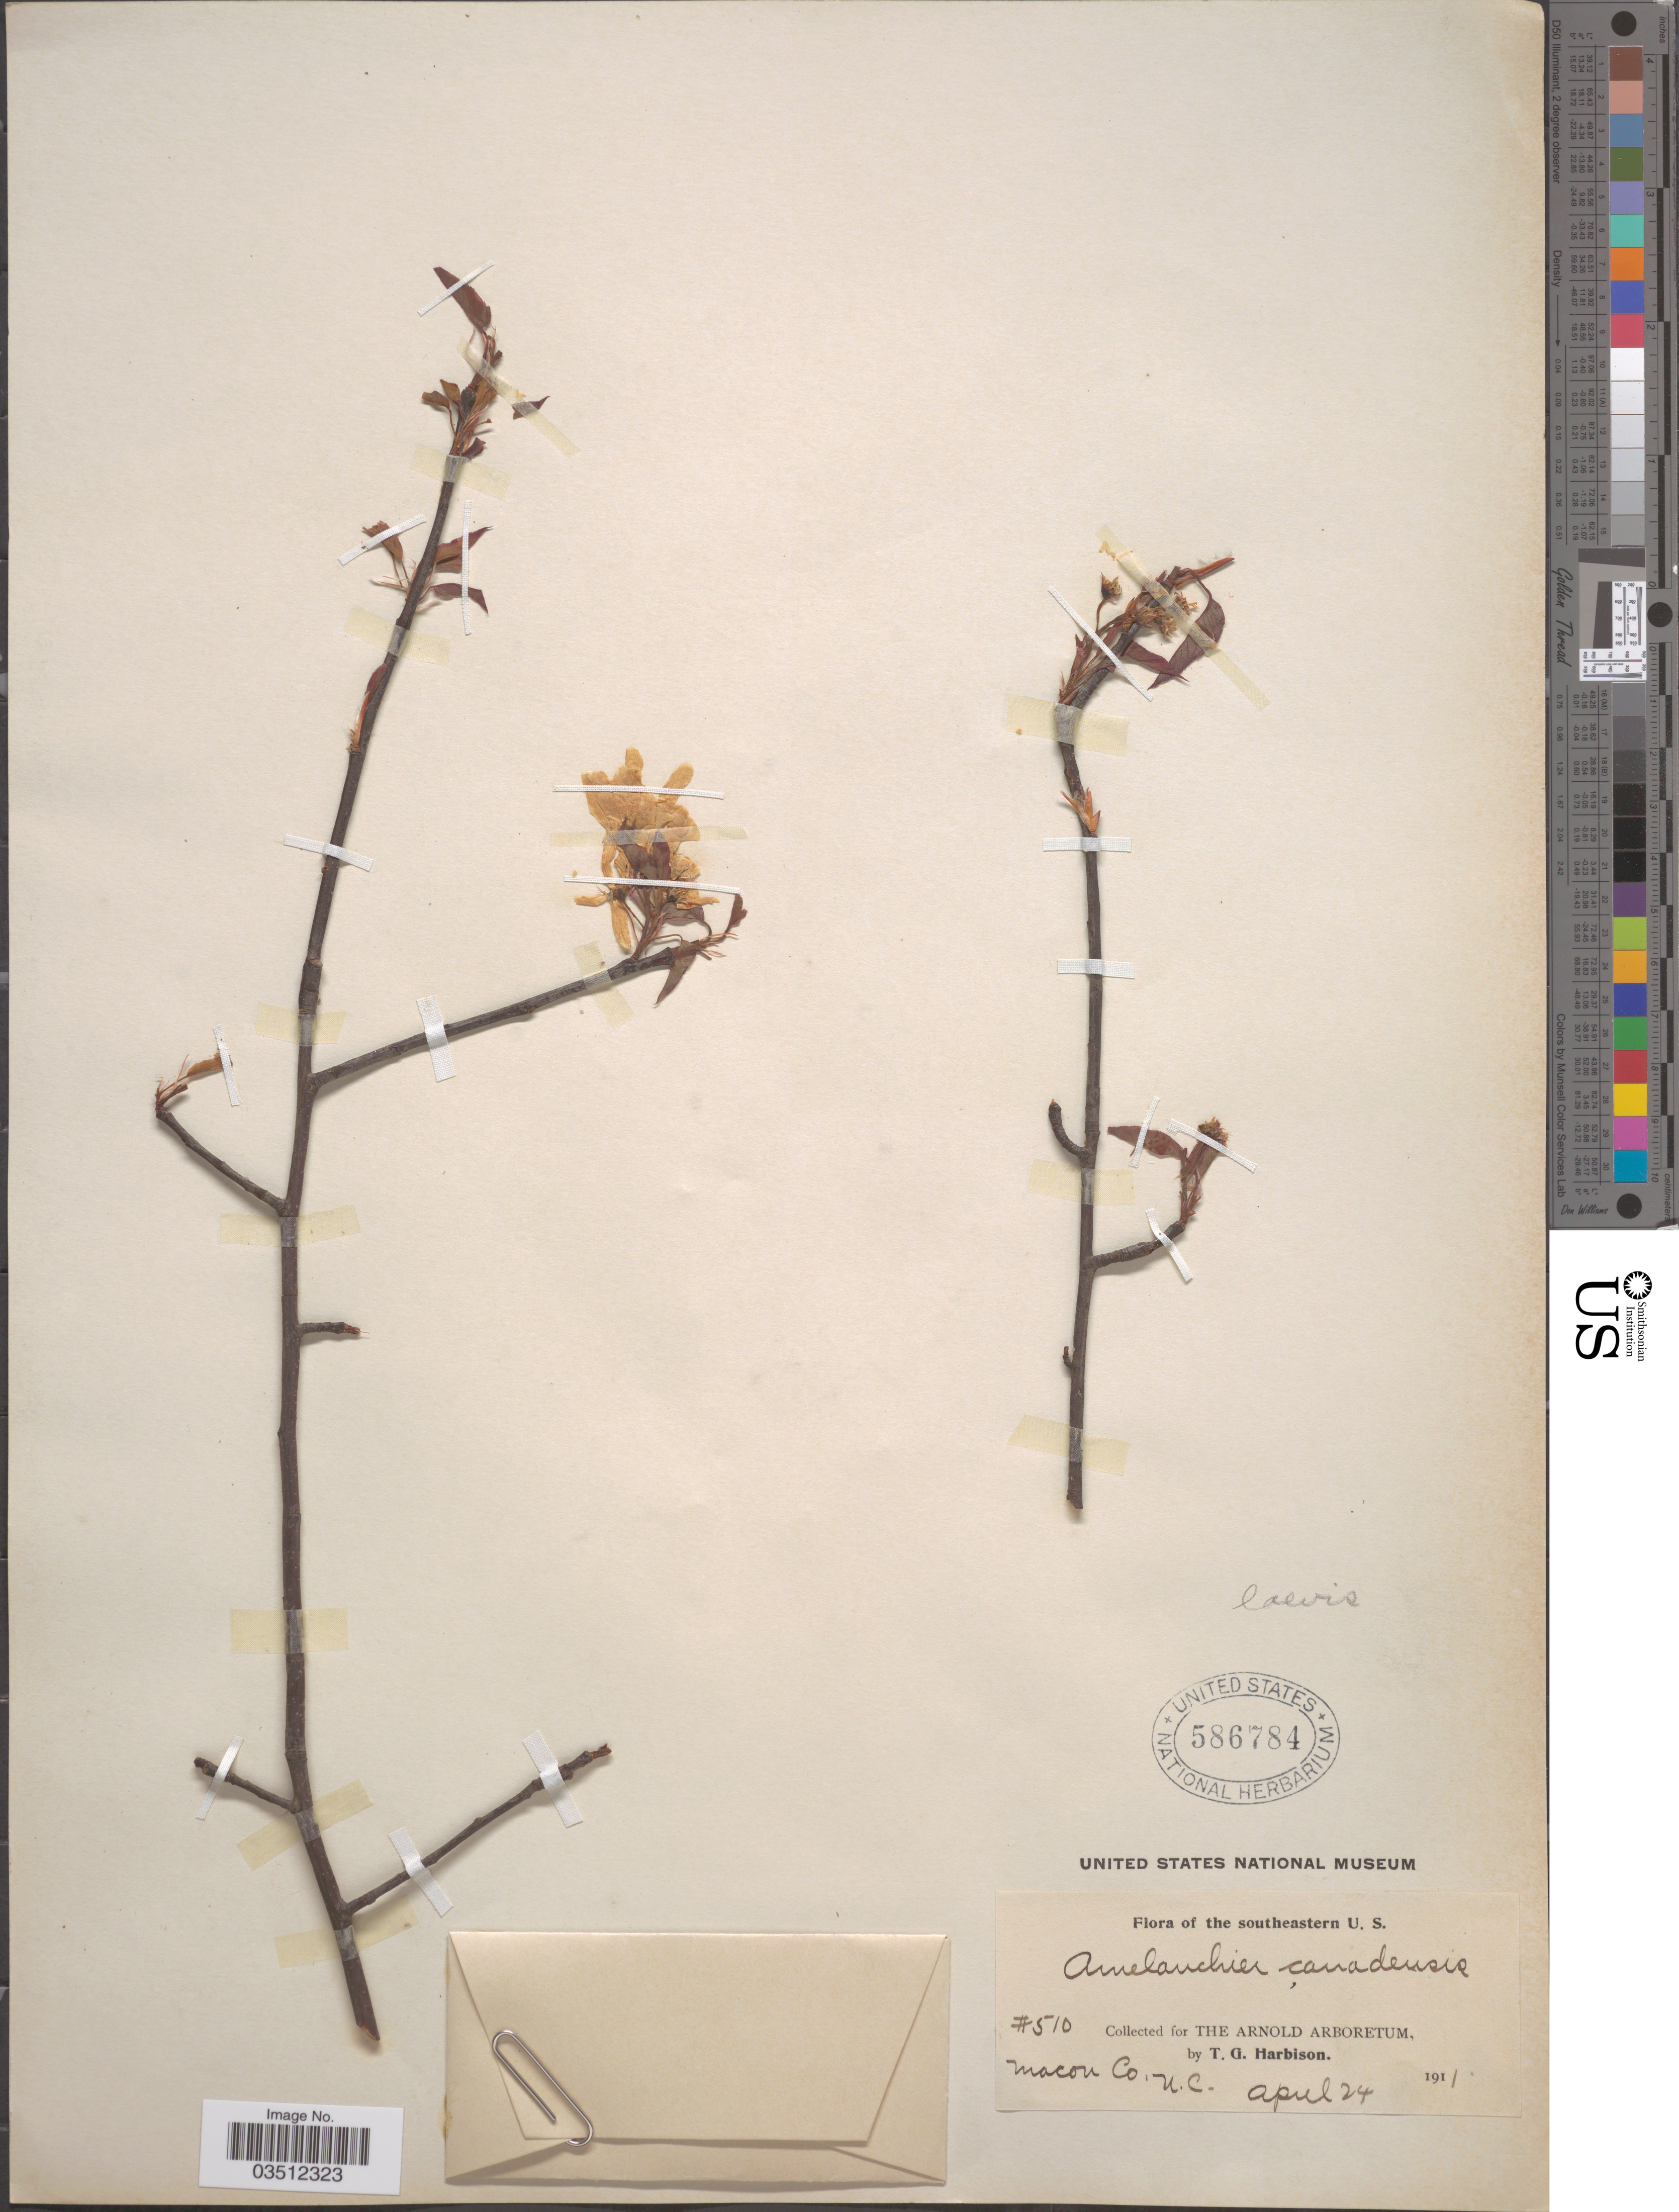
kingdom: Plantae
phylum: Tracheophyta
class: Magnoliopsida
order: Rosales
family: Rosaceae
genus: Amelanchier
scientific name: Amelanchier laevis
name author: Wiegand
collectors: T. Harbison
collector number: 510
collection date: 1911-04-24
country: United States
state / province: North Carolina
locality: Macon Co.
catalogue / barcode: US 586784